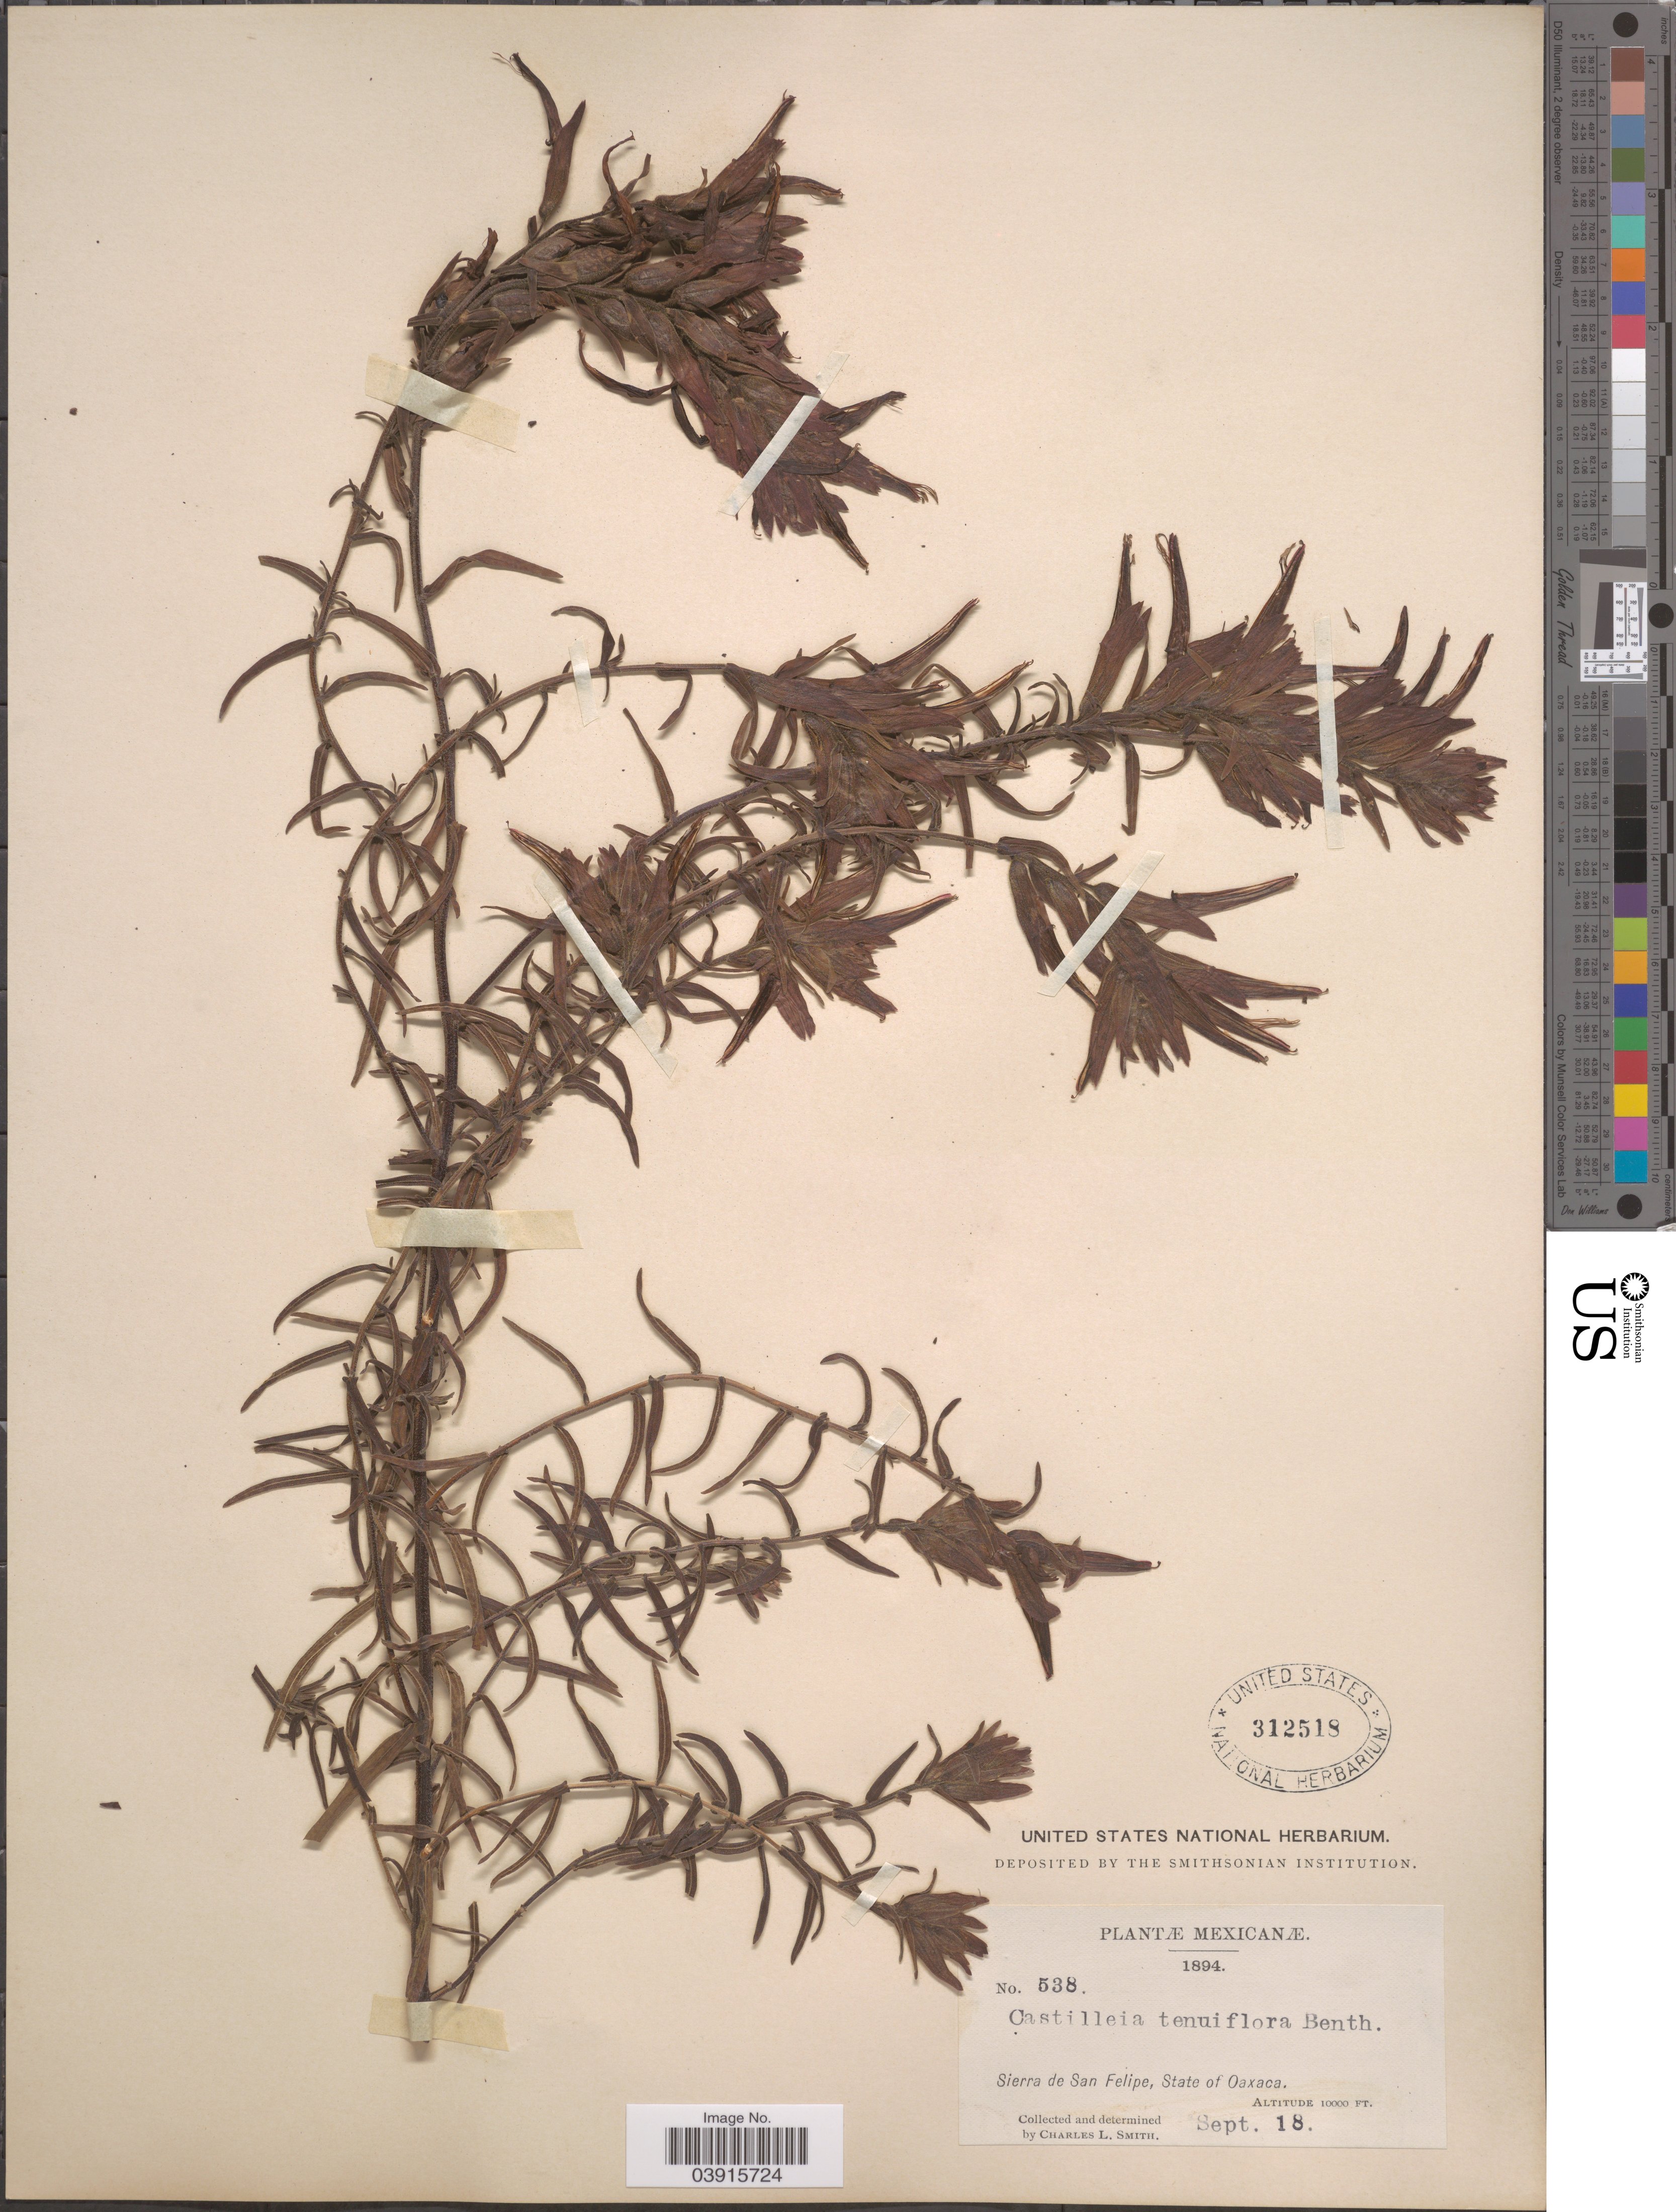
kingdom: Plantae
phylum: Tracheophyta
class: Magnoliopsida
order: Lamiales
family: Orobanchaceae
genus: Castilleja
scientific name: Castilleja tenuiflora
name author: Benth.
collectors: C. L. Smith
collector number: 538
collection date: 1894-09-18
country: Mexico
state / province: Oaxaca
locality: Sierra de San Felipe.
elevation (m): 3048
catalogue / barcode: US 312518